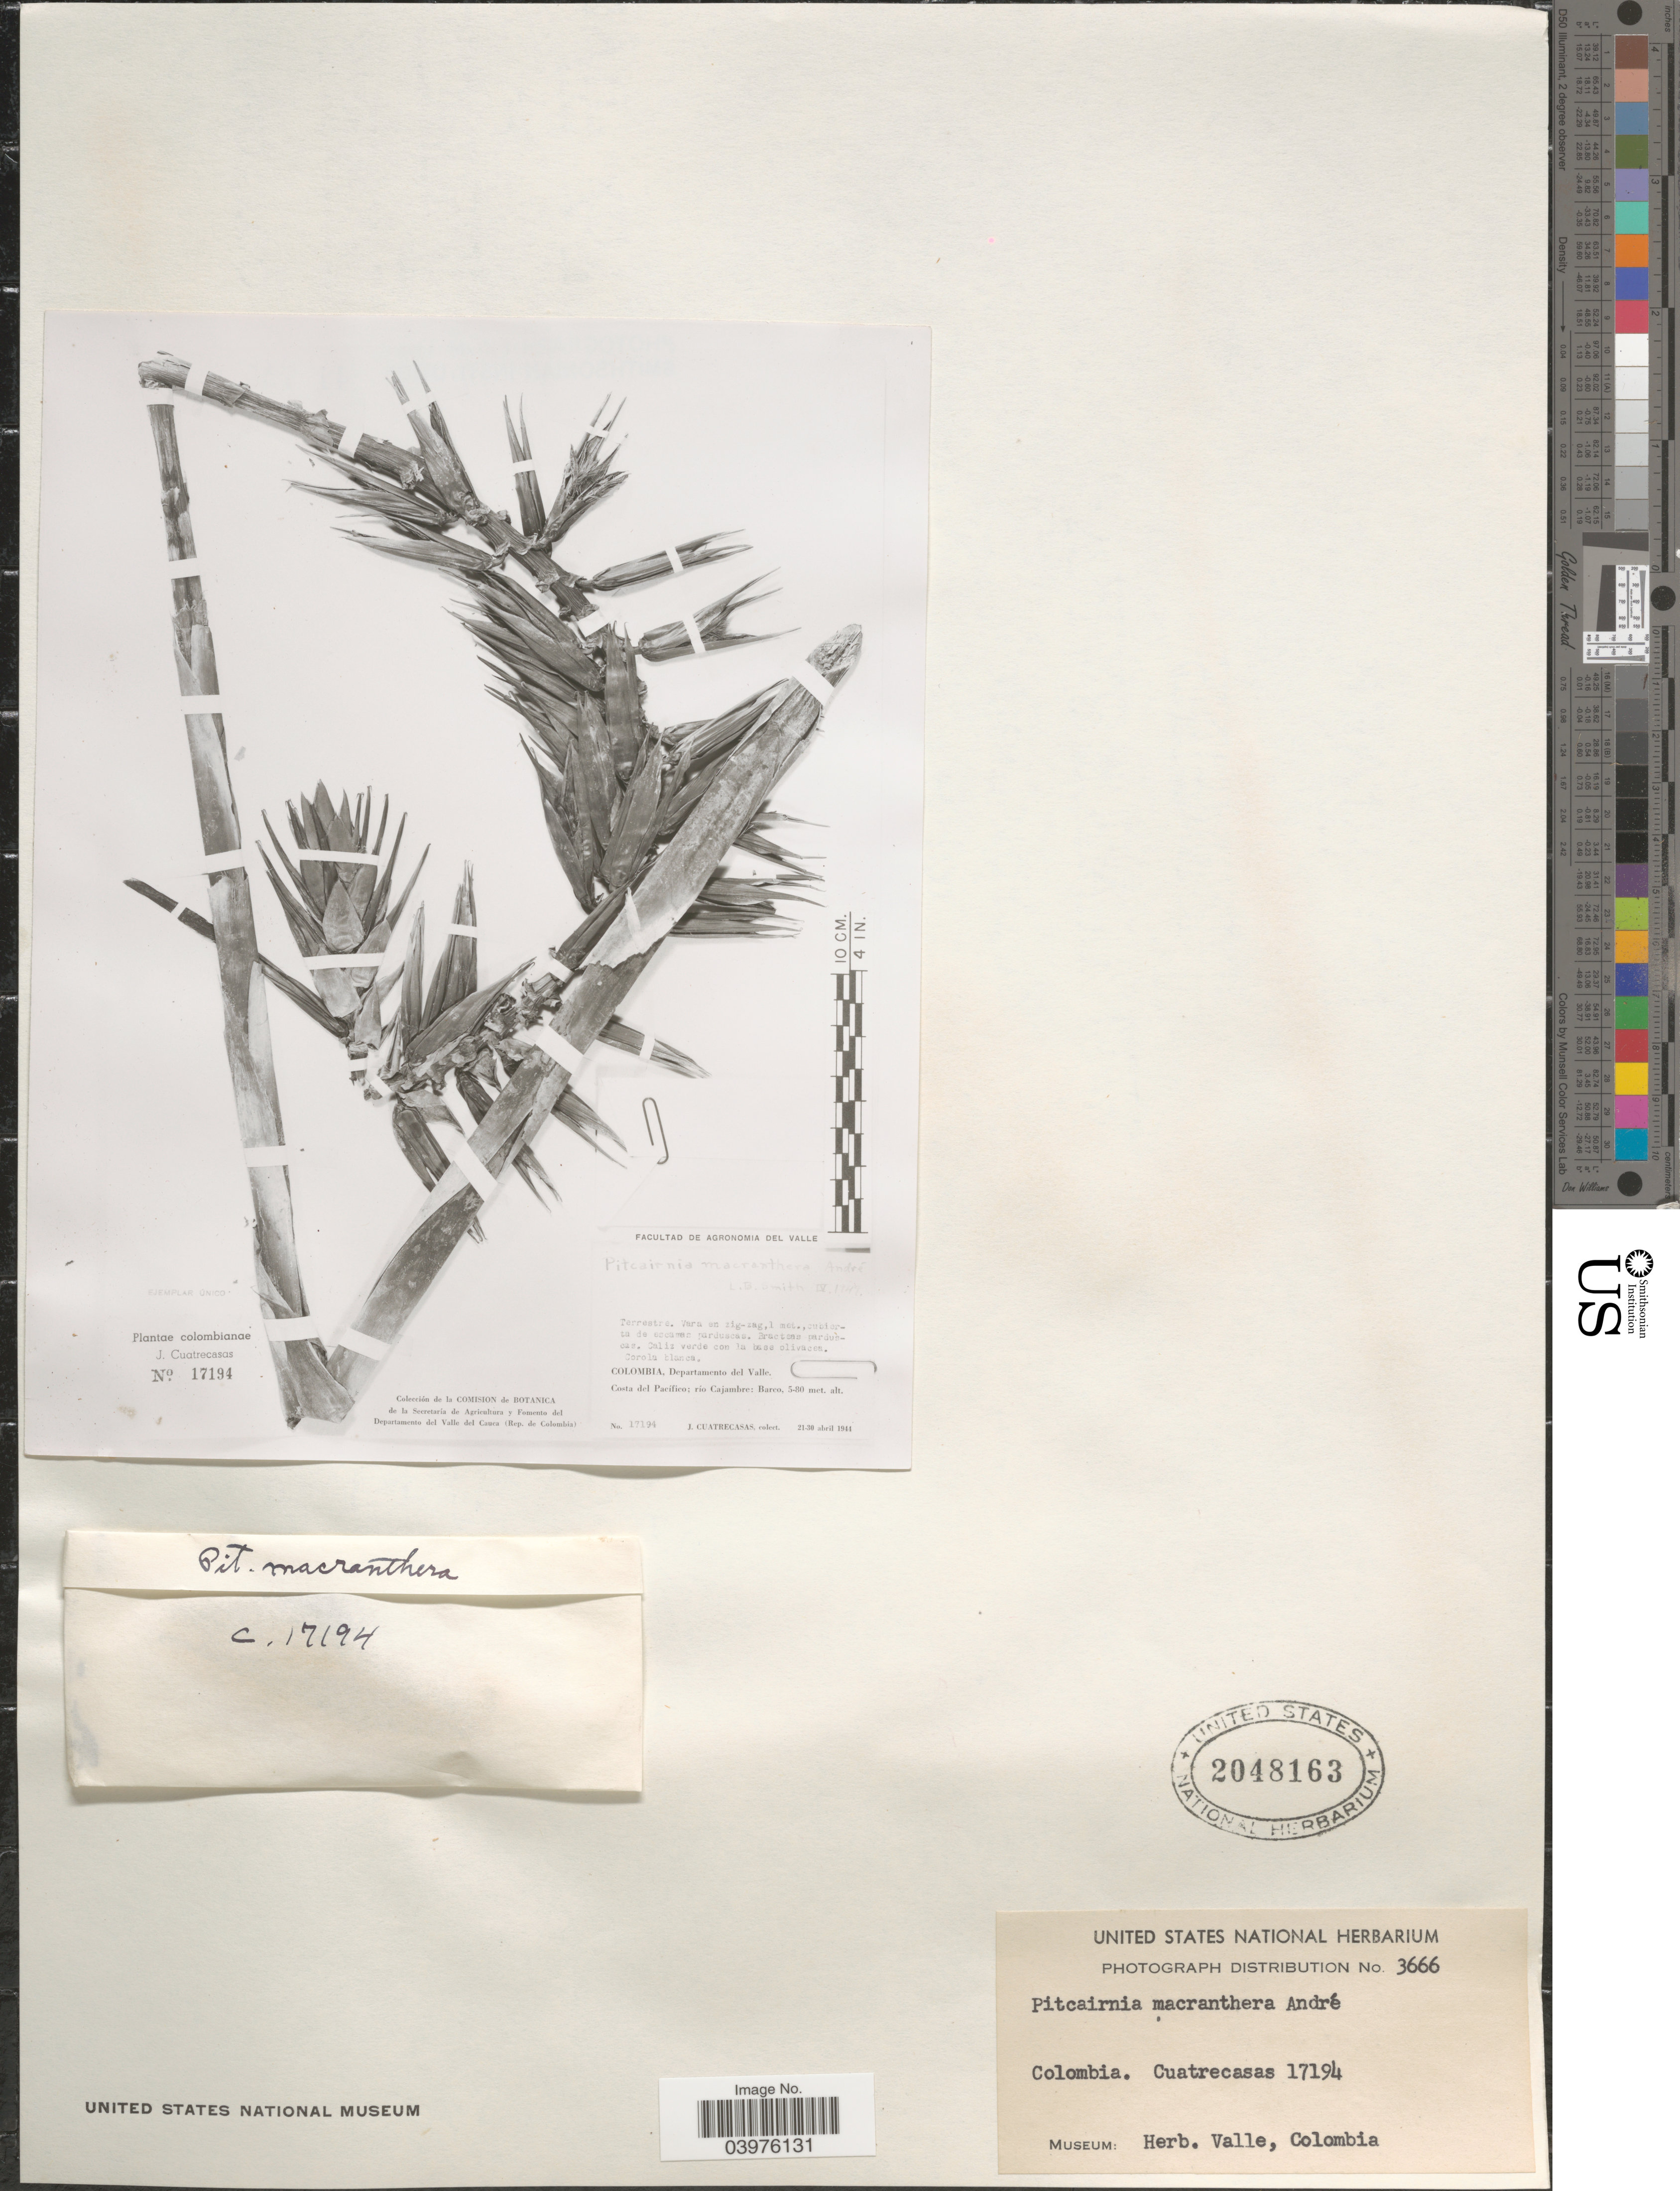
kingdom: Plantae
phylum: Tracheophyta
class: Liliopsida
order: Poales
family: Bromeliaceae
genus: Pitcairnia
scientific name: Pitcairnia macranthera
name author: André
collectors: J. Cuatrecasas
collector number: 17194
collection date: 1944-04-21/1944-04-30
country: Colombia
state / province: Valle del Cauca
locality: Departamento del Valle. Costa del Pacífico; río Cajambre: Barco.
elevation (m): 5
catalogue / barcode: US 2048163